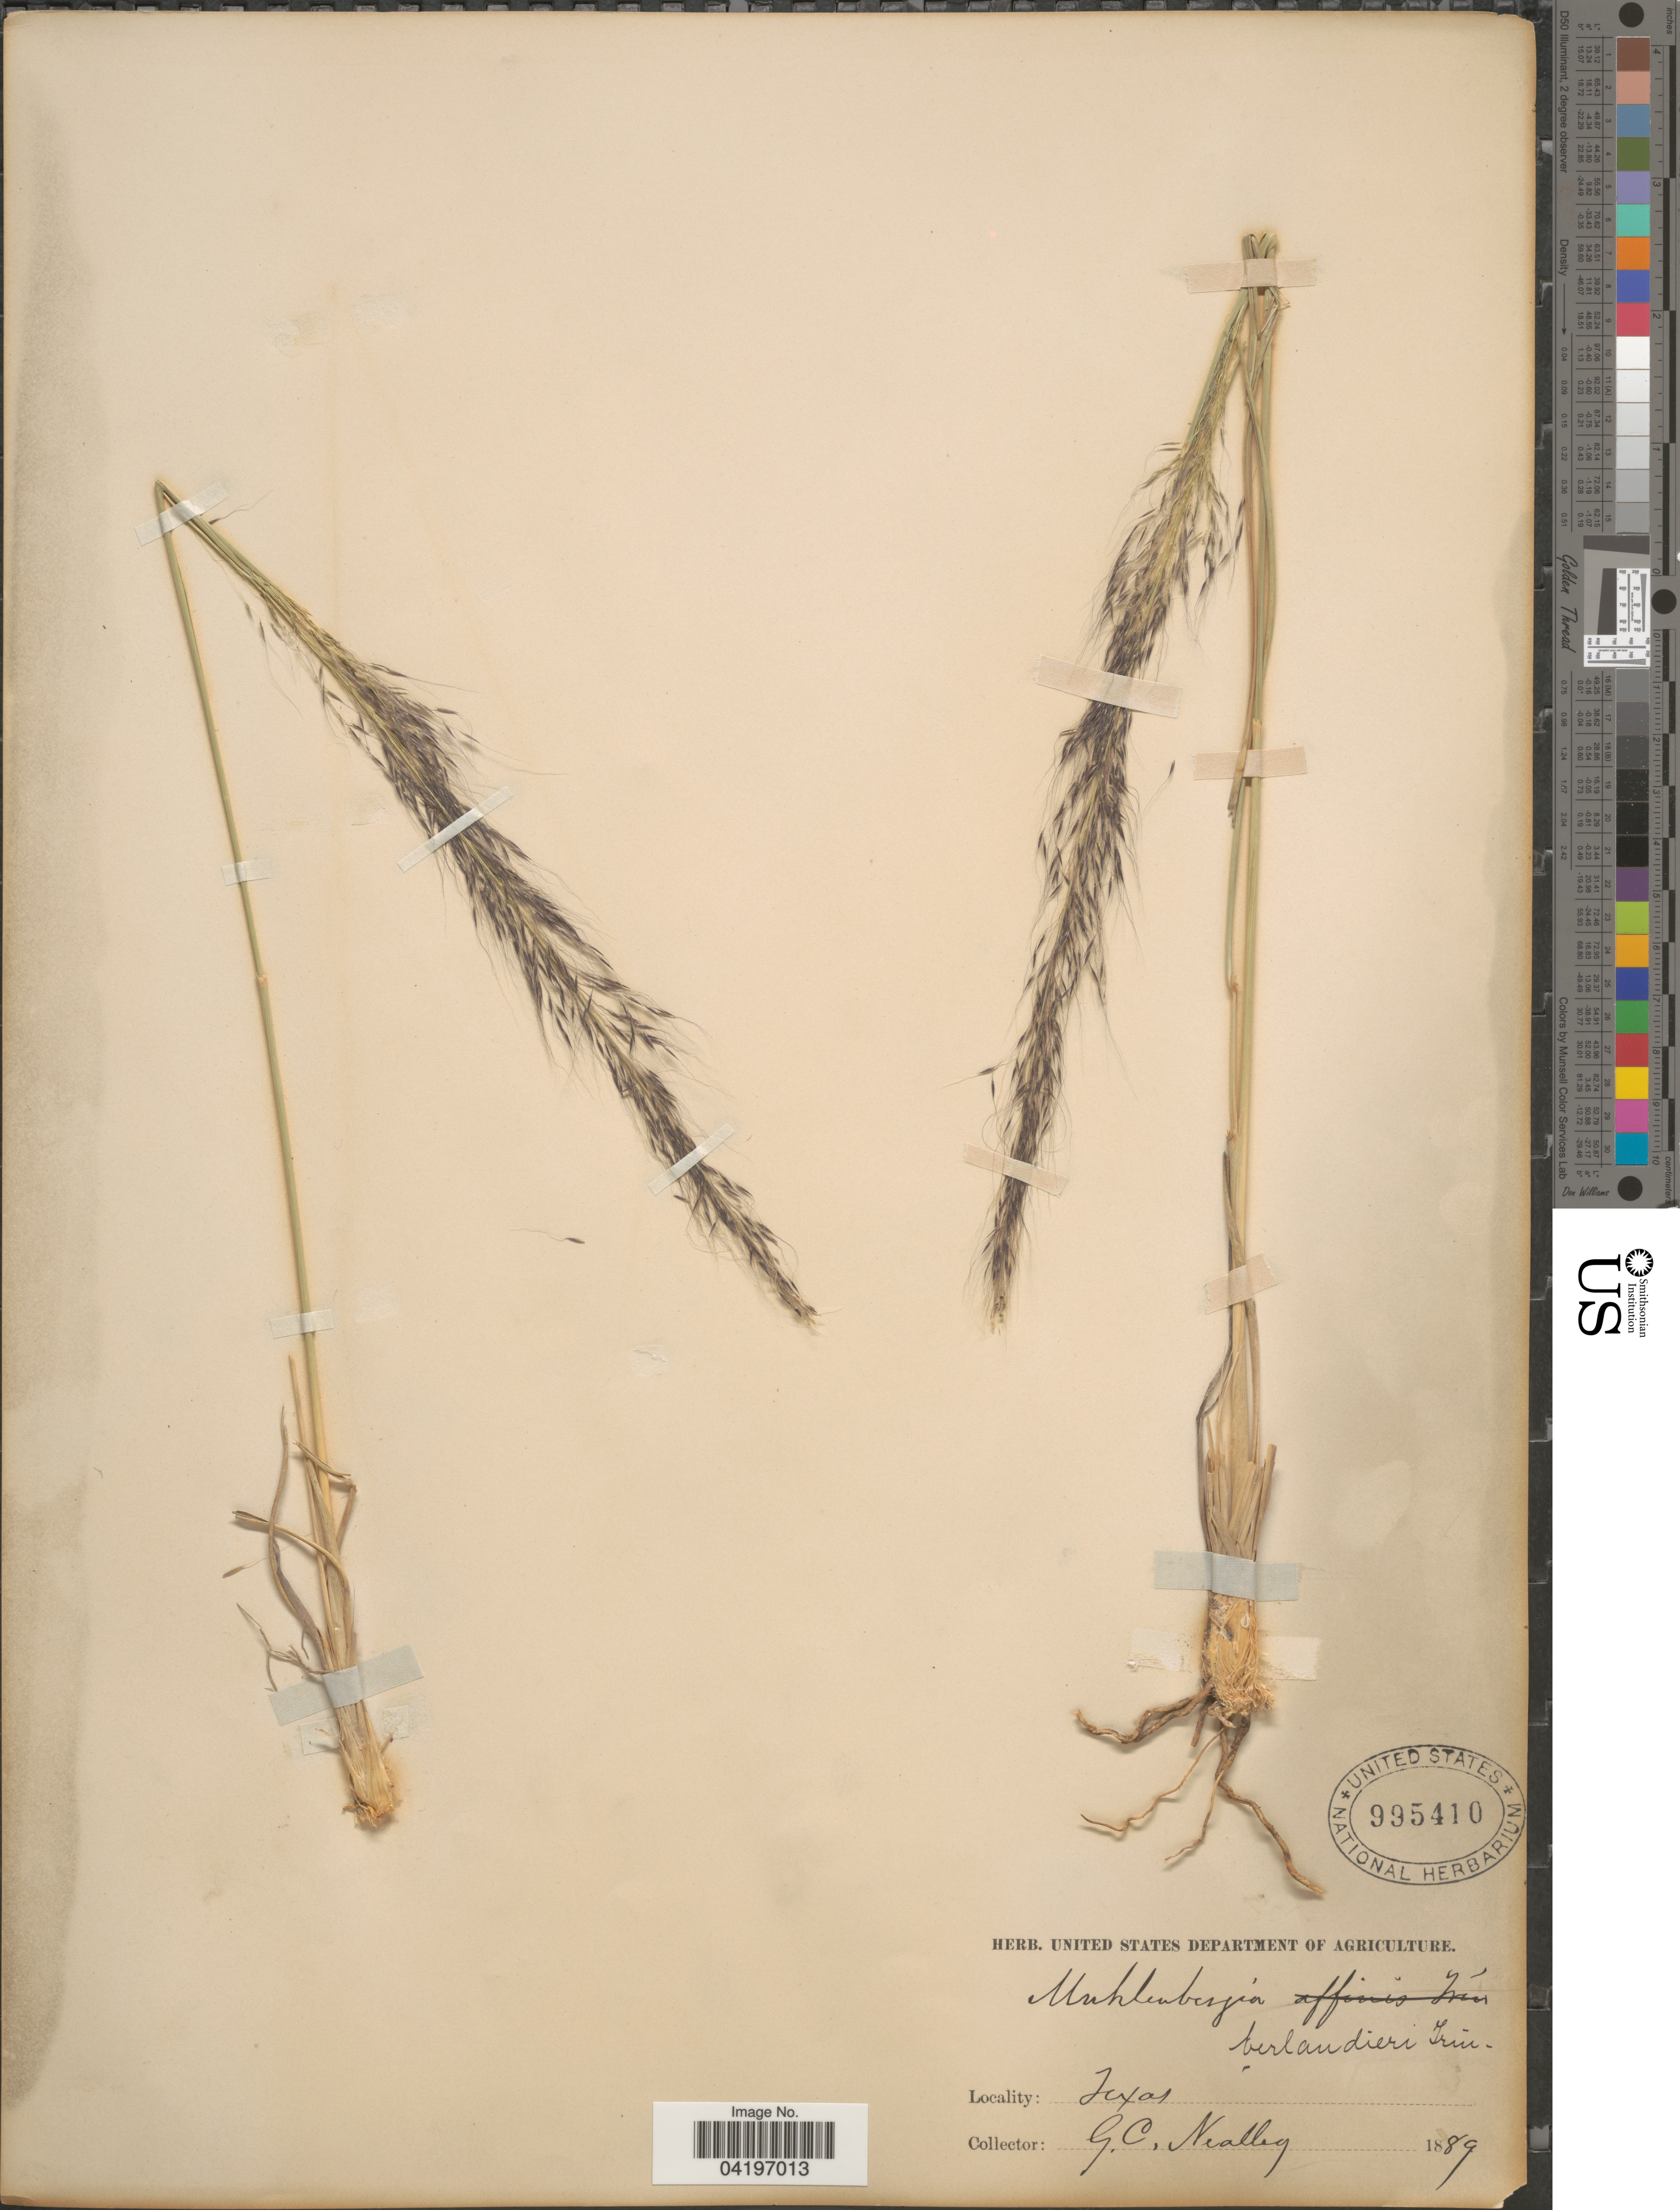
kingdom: Plantae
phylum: Tracheophyta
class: Liliopsida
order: Poales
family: Poaceae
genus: Muhlenbergia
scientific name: Muhlenbergia rigida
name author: (Kunth) Kunth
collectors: G. C. Nealley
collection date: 1889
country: United States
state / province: Texas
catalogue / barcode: US 995410